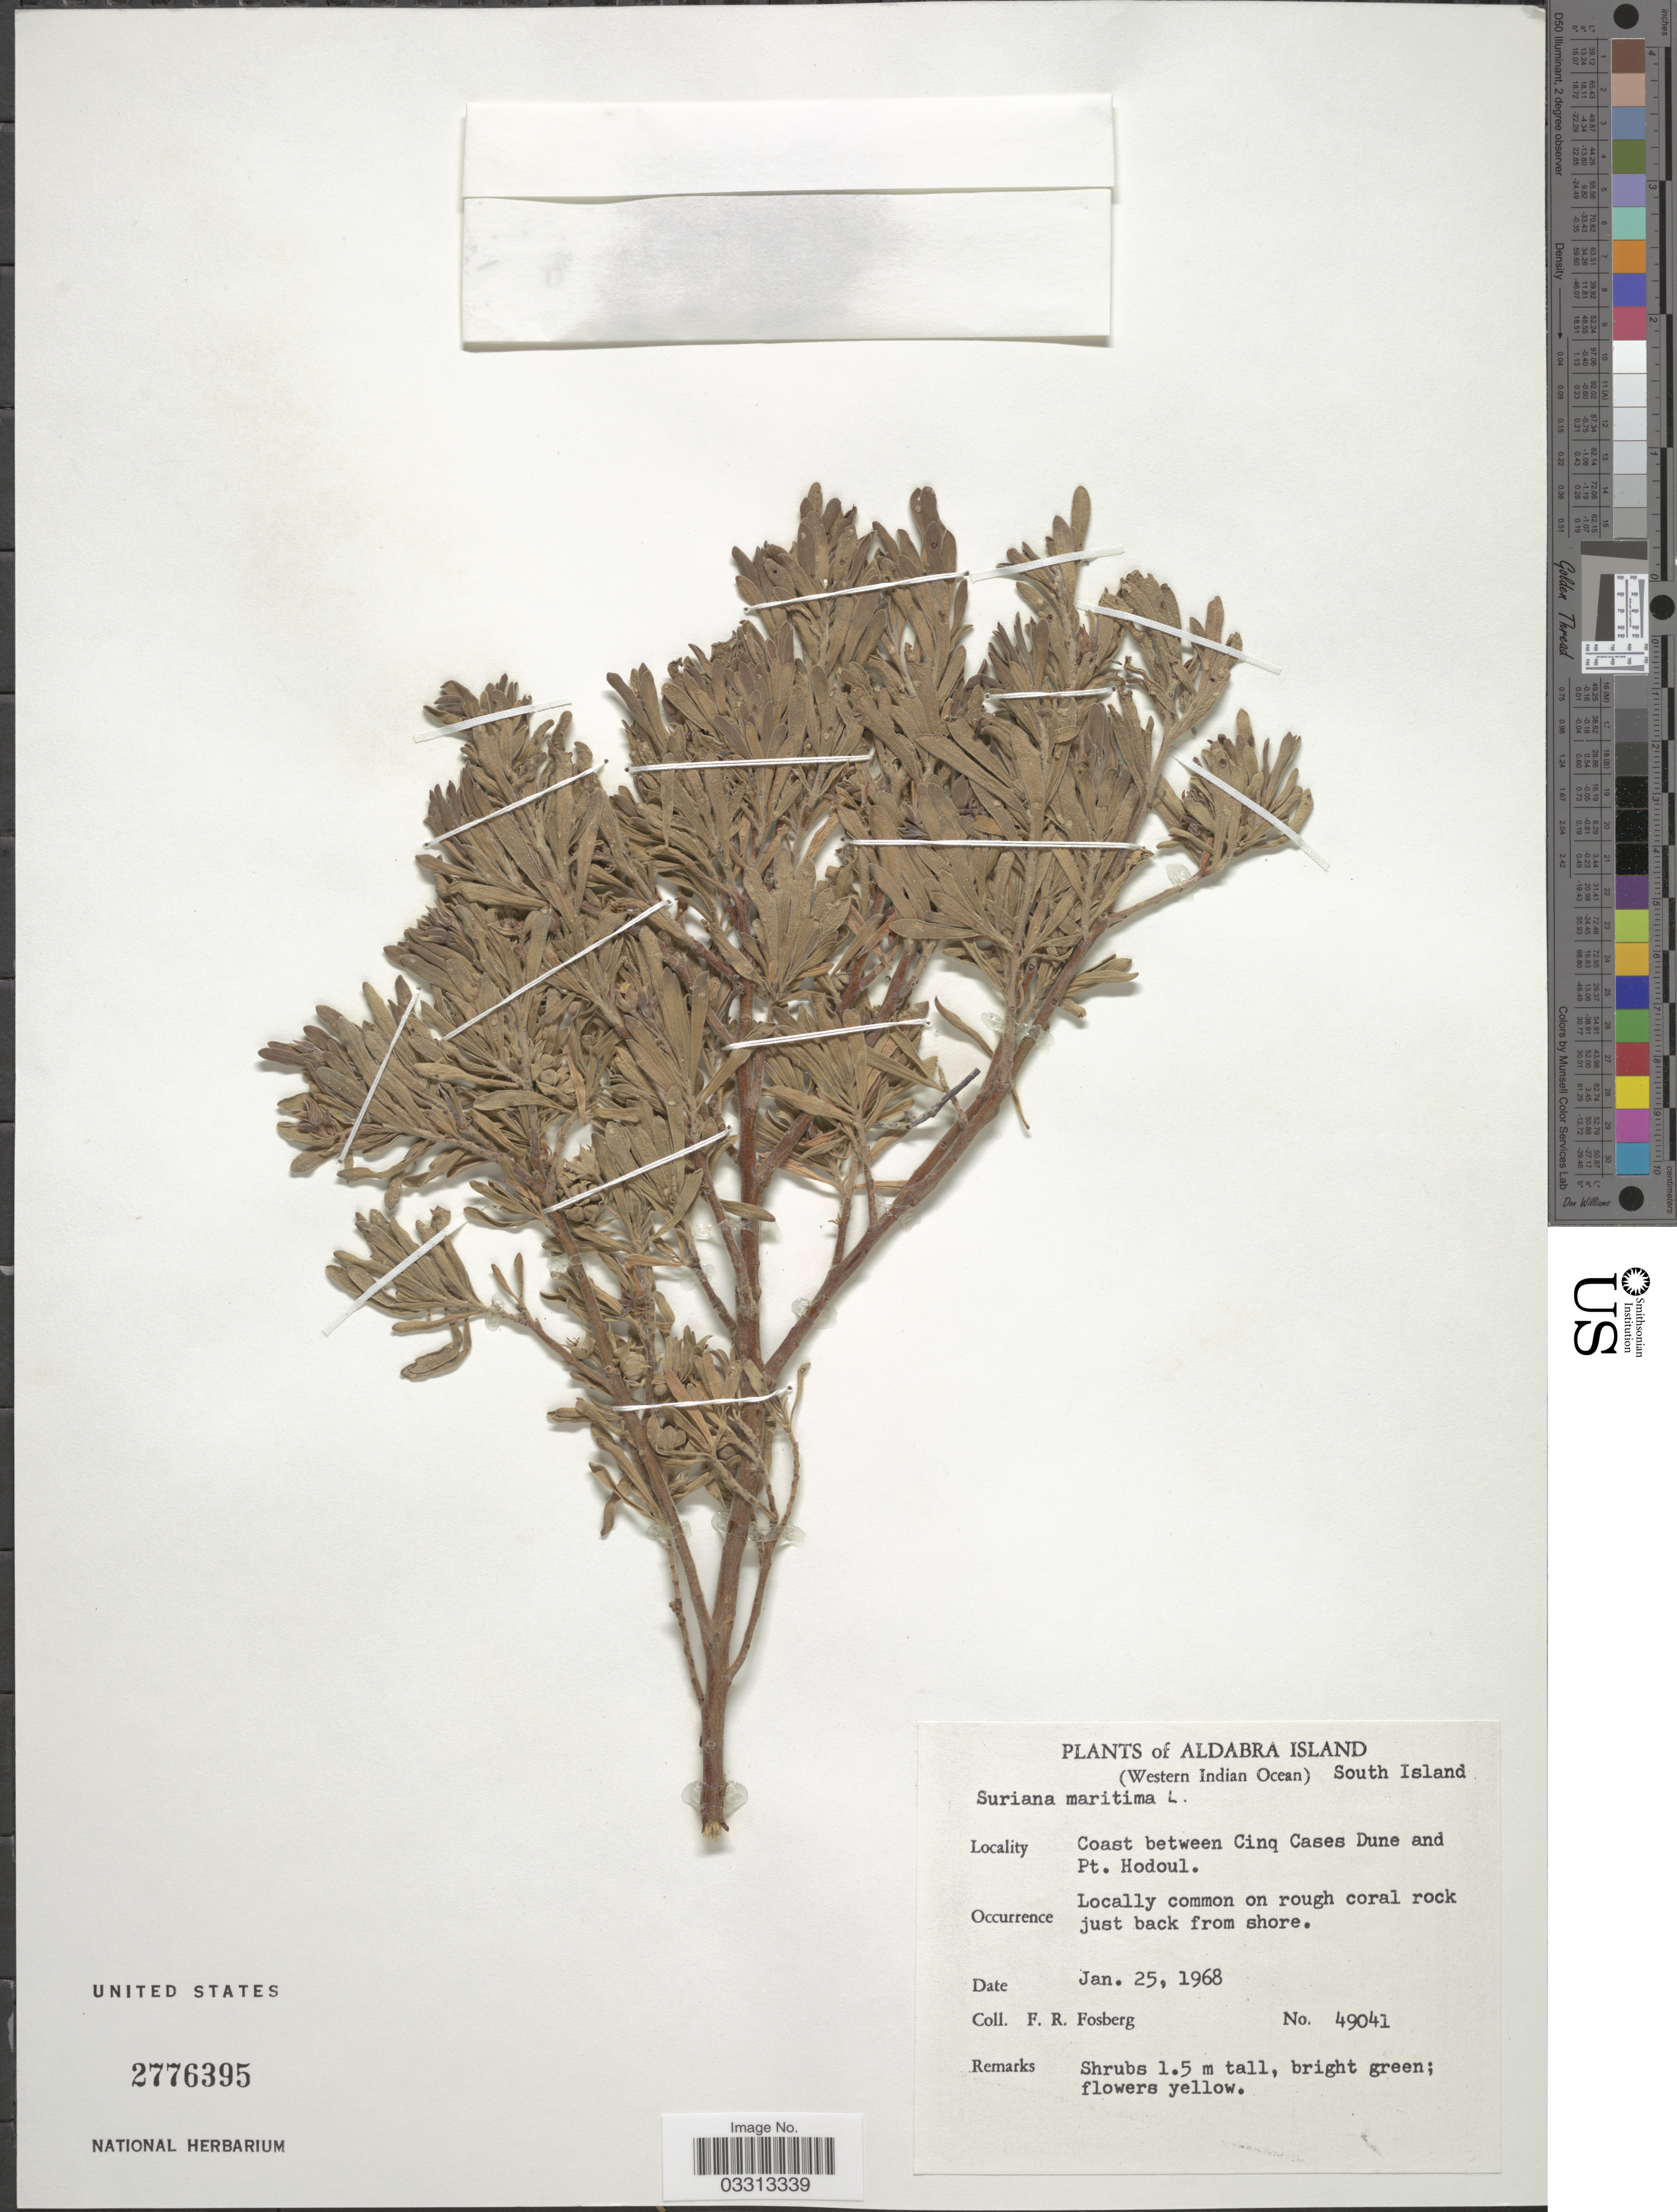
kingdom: Plantae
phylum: Tracheophyta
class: Magnoliopsida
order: Fabales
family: Surianaceae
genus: Suriana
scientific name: Suriana maritima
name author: L.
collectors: F. R. Fosberg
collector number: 49041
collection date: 1968-01-25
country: Seychelles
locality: Aldabra Island. (Western Indian Ocean) South Island. Coast between Cinq Cases Dune and Pt. Hodoul.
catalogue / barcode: US 2776395